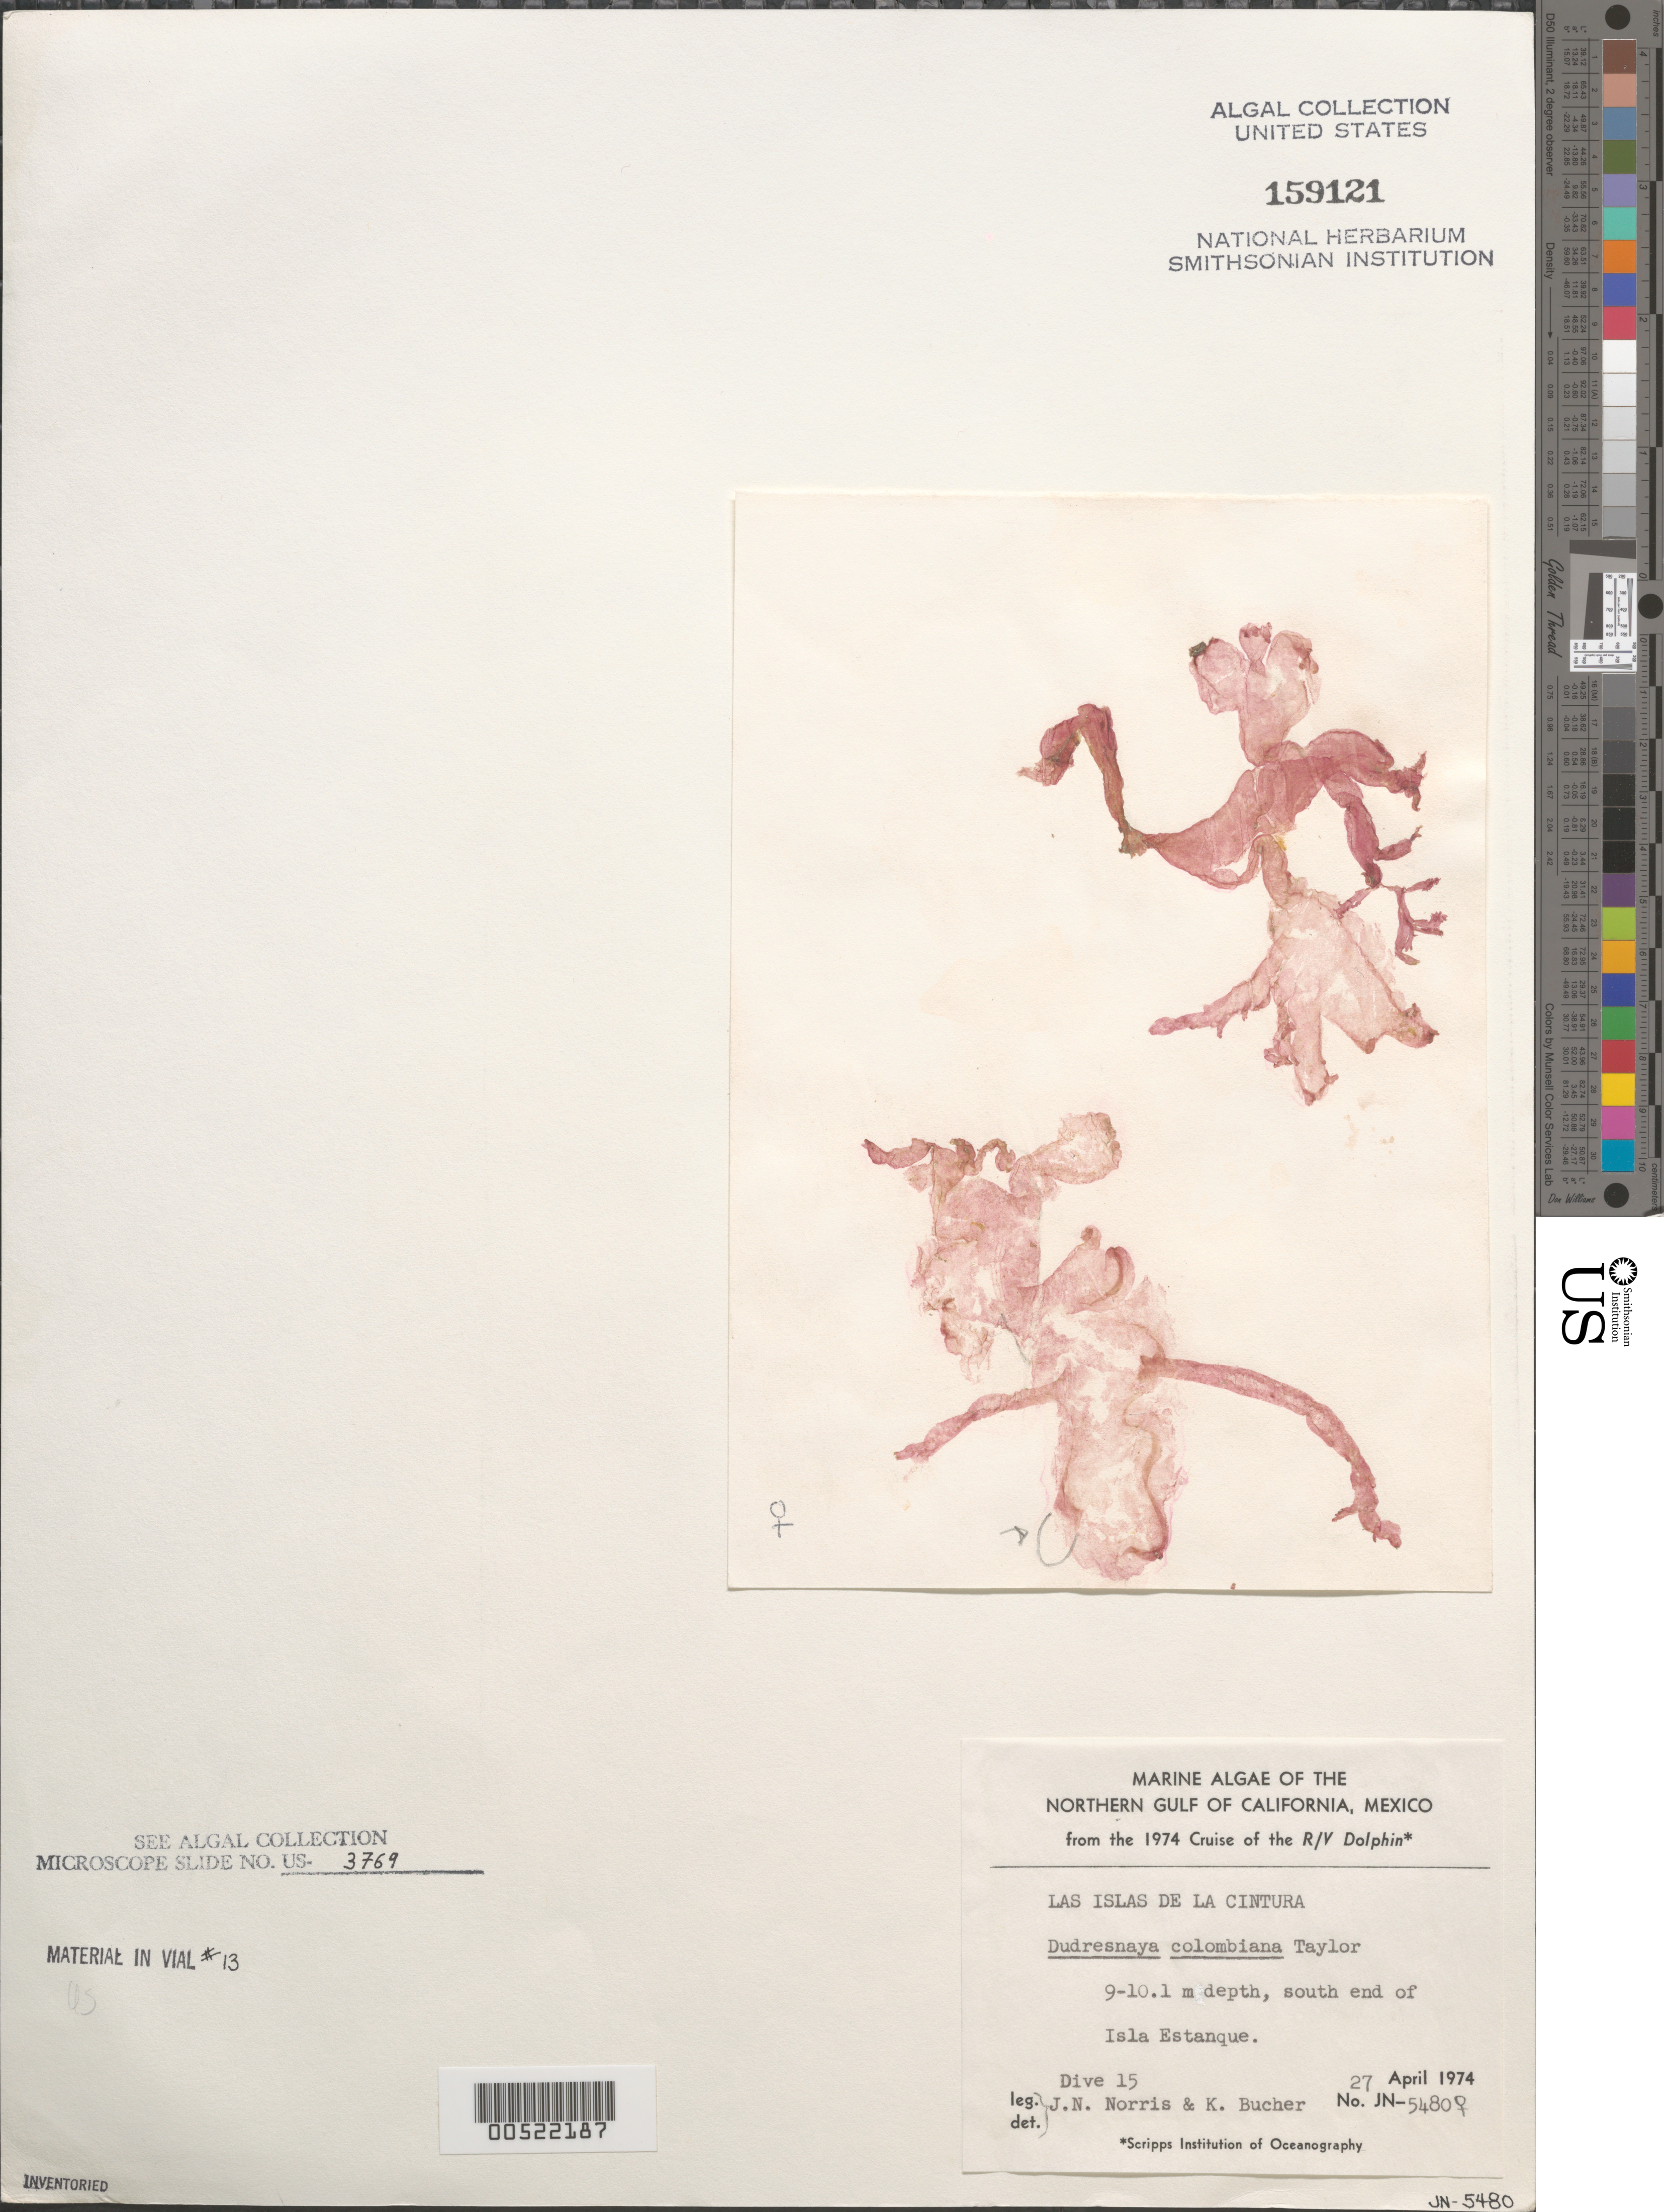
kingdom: Plantae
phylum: Rhodophyta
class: Florideophyceae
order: Gigartinales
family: Dumontiaceae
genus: Dudresnaya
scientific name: Dudresnaya colombiana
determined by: Norris, J. N.; Bucher, K. E.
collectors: J. N. Norris & K. E. Bucher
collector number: JN-5480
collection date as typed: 27 Apr 1974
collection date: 1974-04-27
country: Mexico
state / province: Baja California Norte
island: Isla Estanque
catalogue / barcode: US 159121